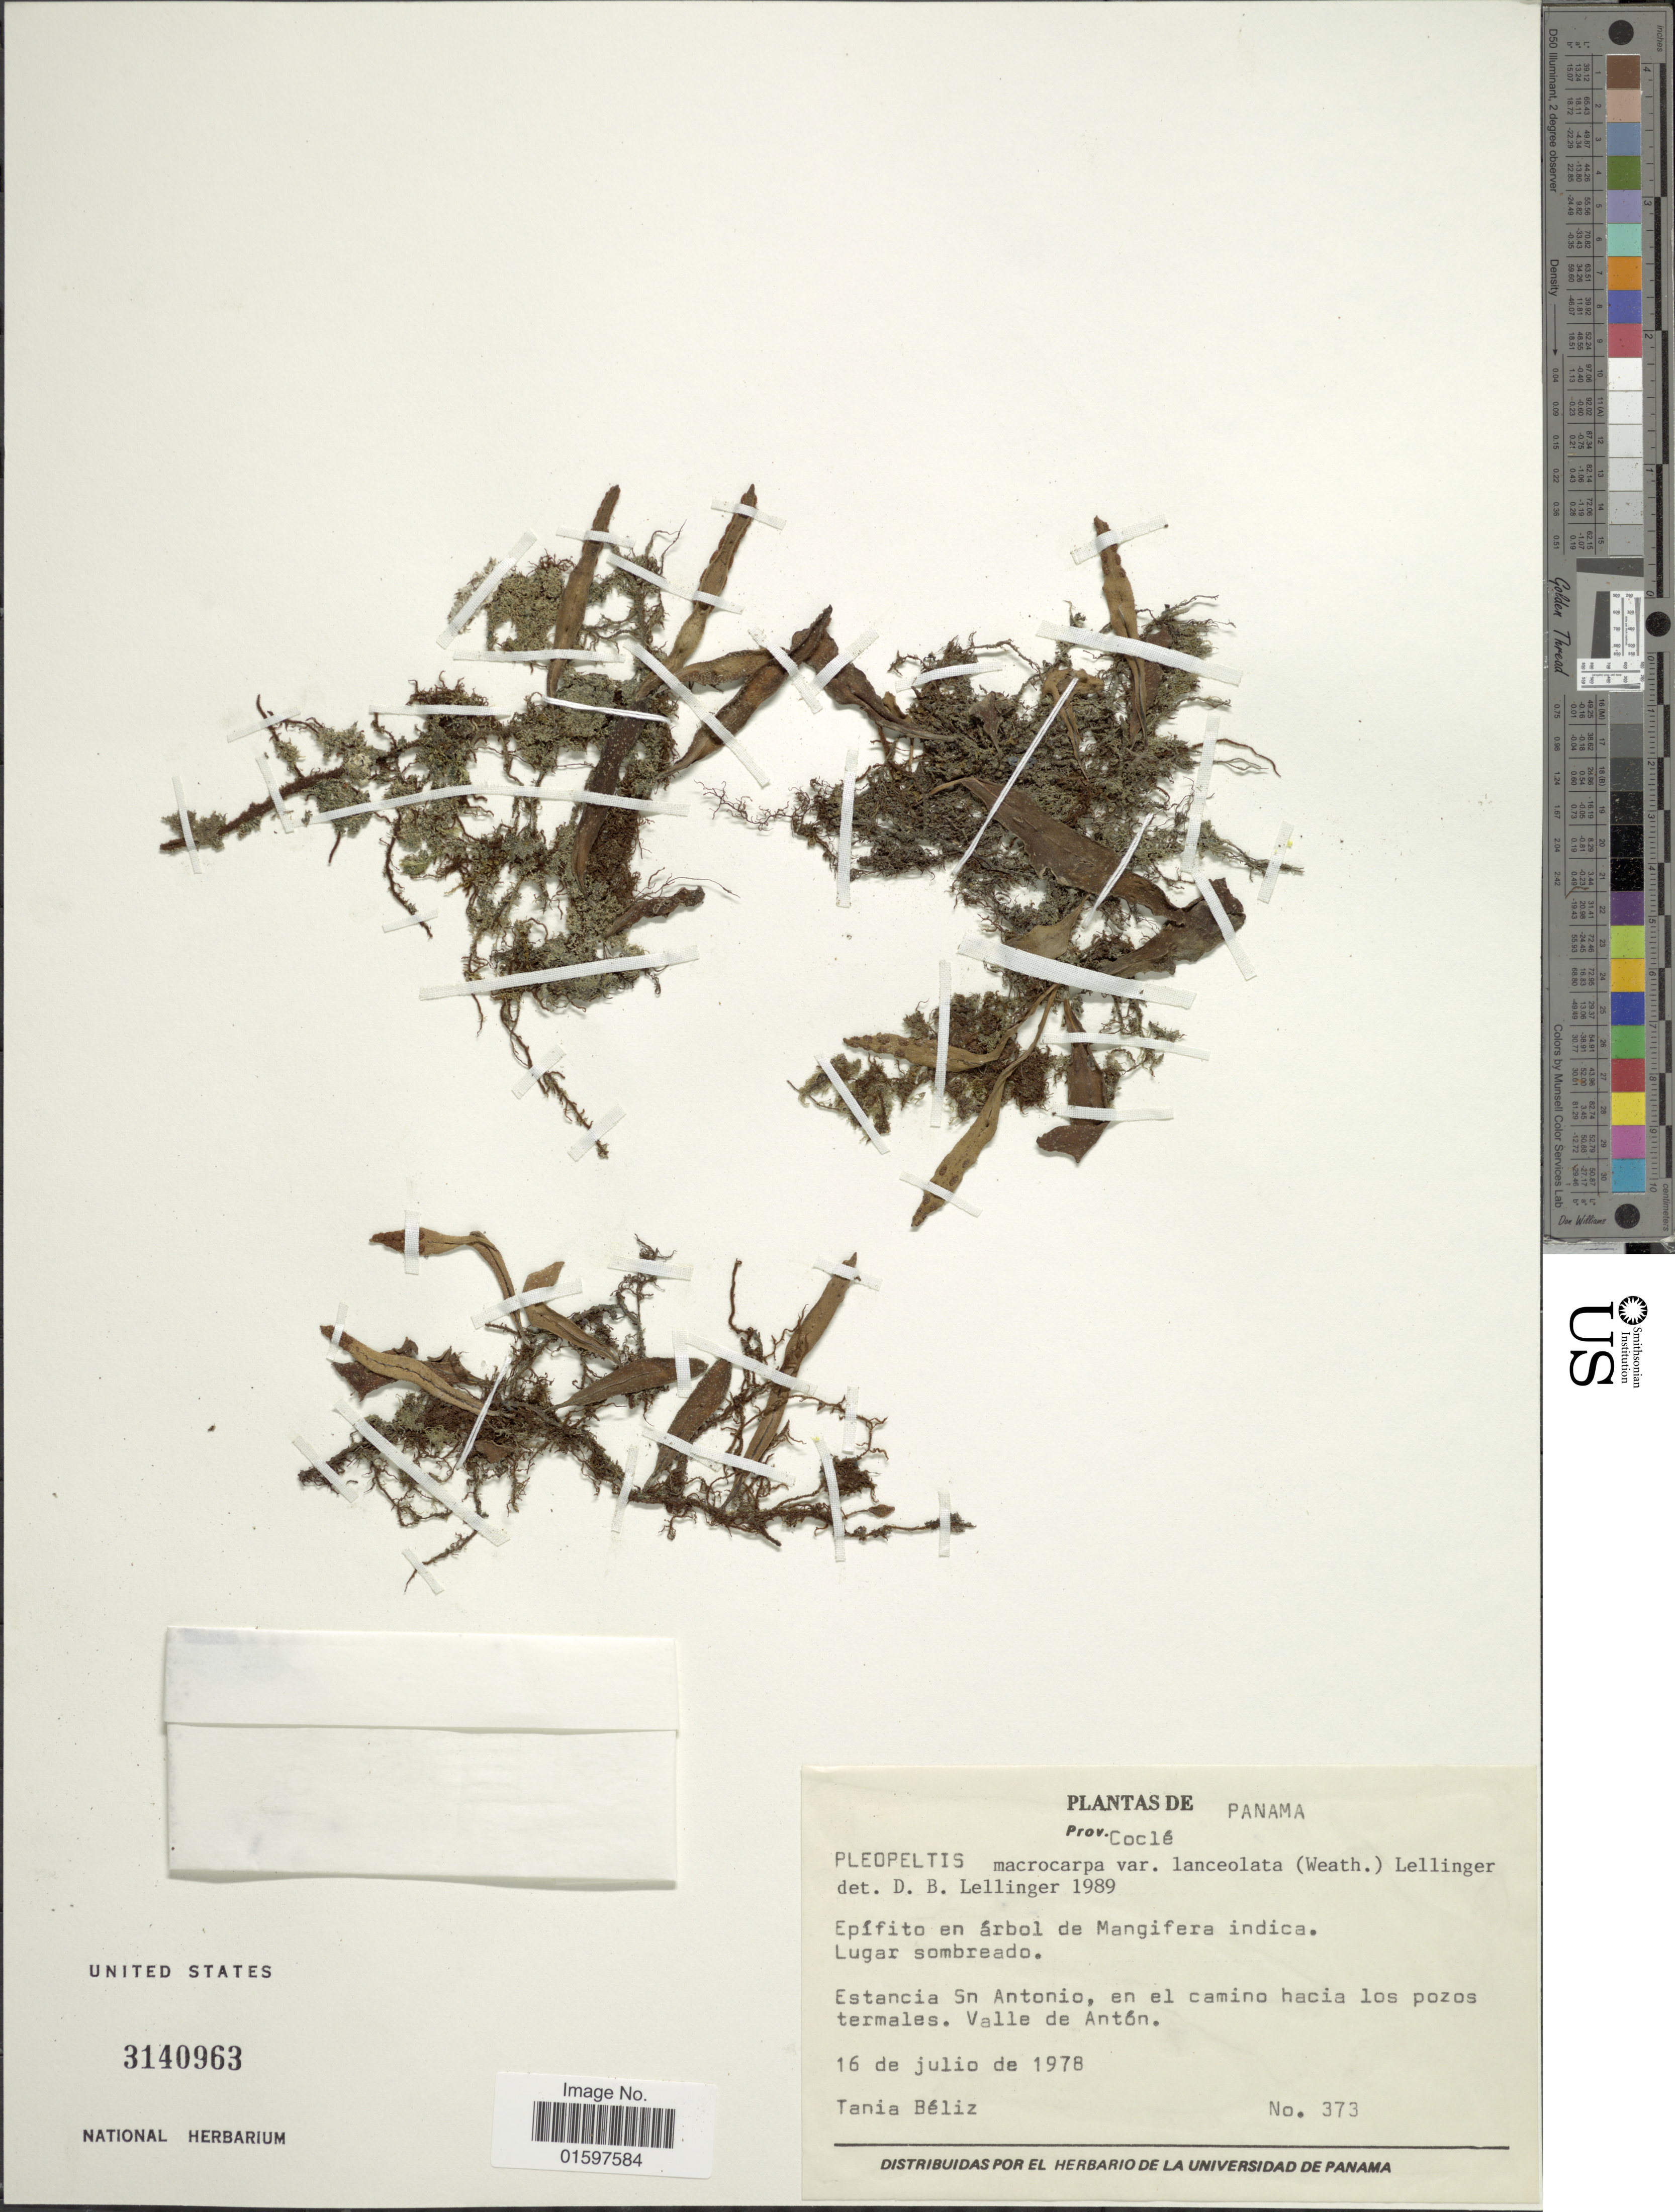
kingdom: Plantae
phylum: Tracheophyta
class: Polypodiopsida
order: Polypodiales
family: Polypodiaceae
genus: Pleopeltis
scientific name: Pleopeltis macrocarpa var. complanata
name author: (Weath.) Lellinger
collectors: T. Béliz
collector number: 373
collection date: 1978-07-16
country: Panama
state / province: Coclé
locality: Coclé, Estancia Sn Antonio, en el camino hacia los pozos termales, Valle de Antón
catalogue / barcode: US 3140963